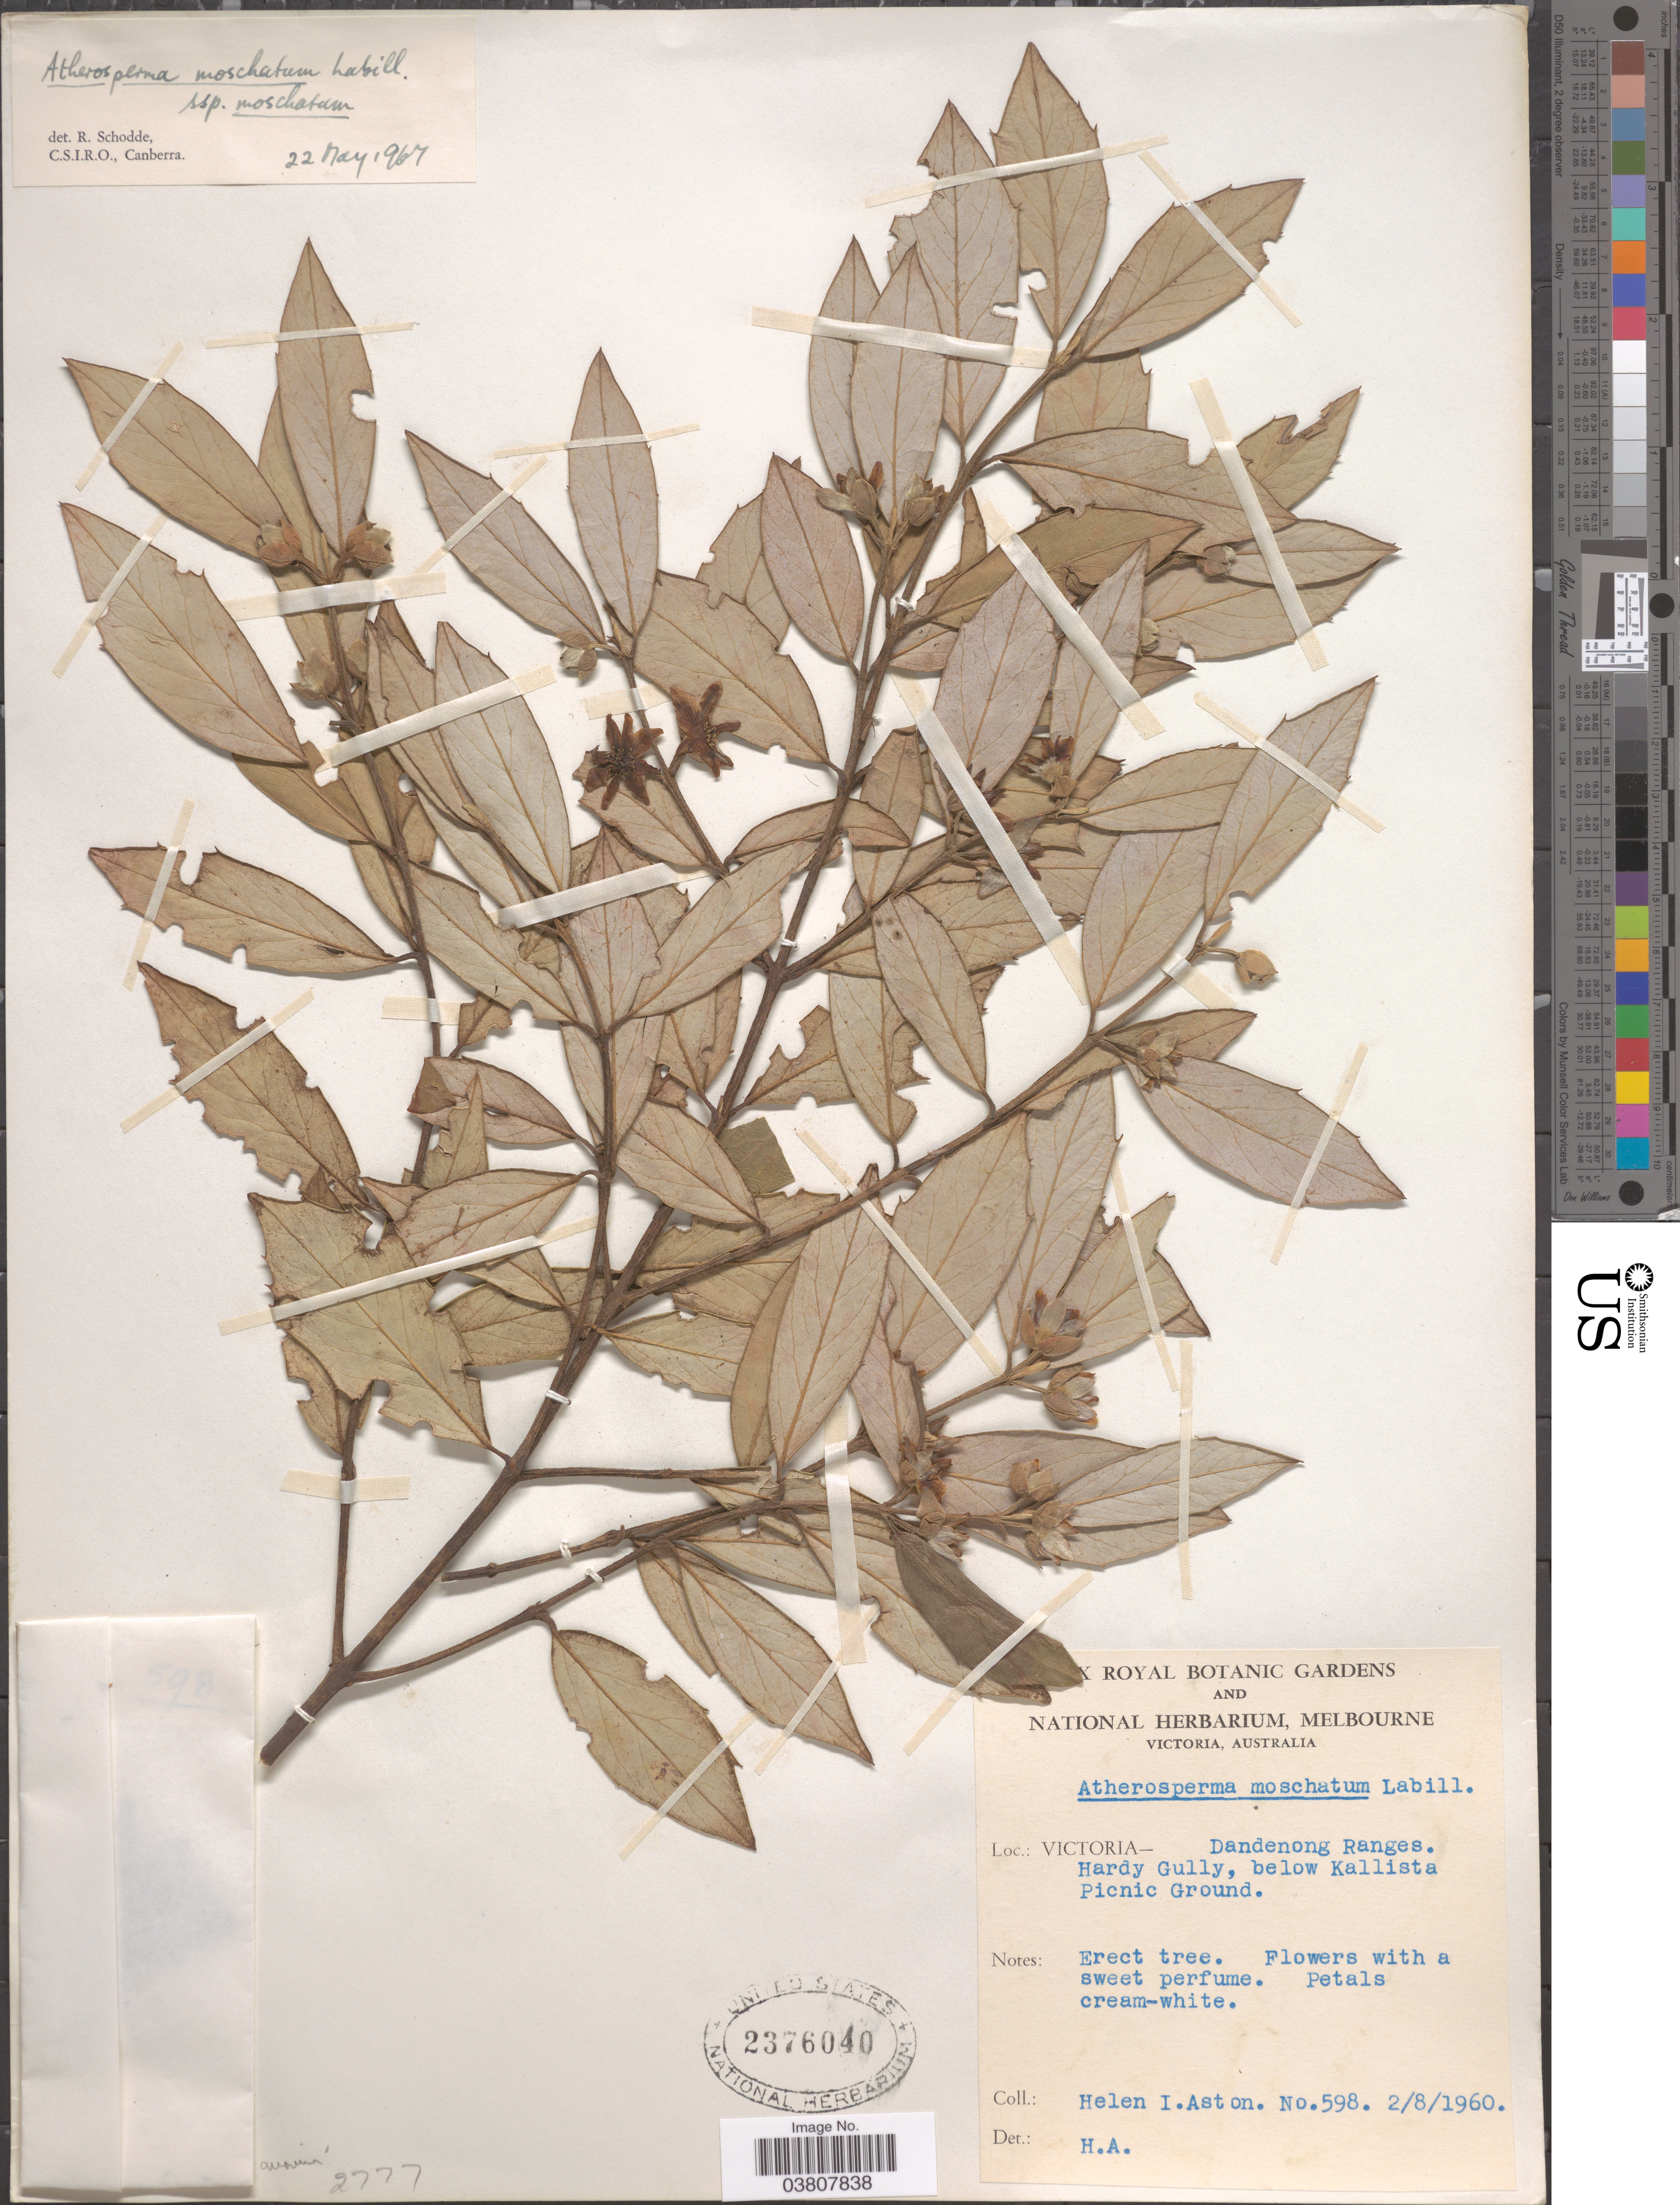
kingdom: Plantae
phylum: Tracheophyta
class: Magnoliopsida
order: Laurales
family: Atherospermataceae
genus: Atherosperma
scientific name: Atherosperma moschatum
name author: Labill.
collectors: H. I. Aston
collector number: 598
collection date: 1960-08-02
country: Australia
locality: Victoria - Dandenong Ranges. Hardy Gully, below Kallista Picnic Ground.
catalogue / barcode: US 2376040